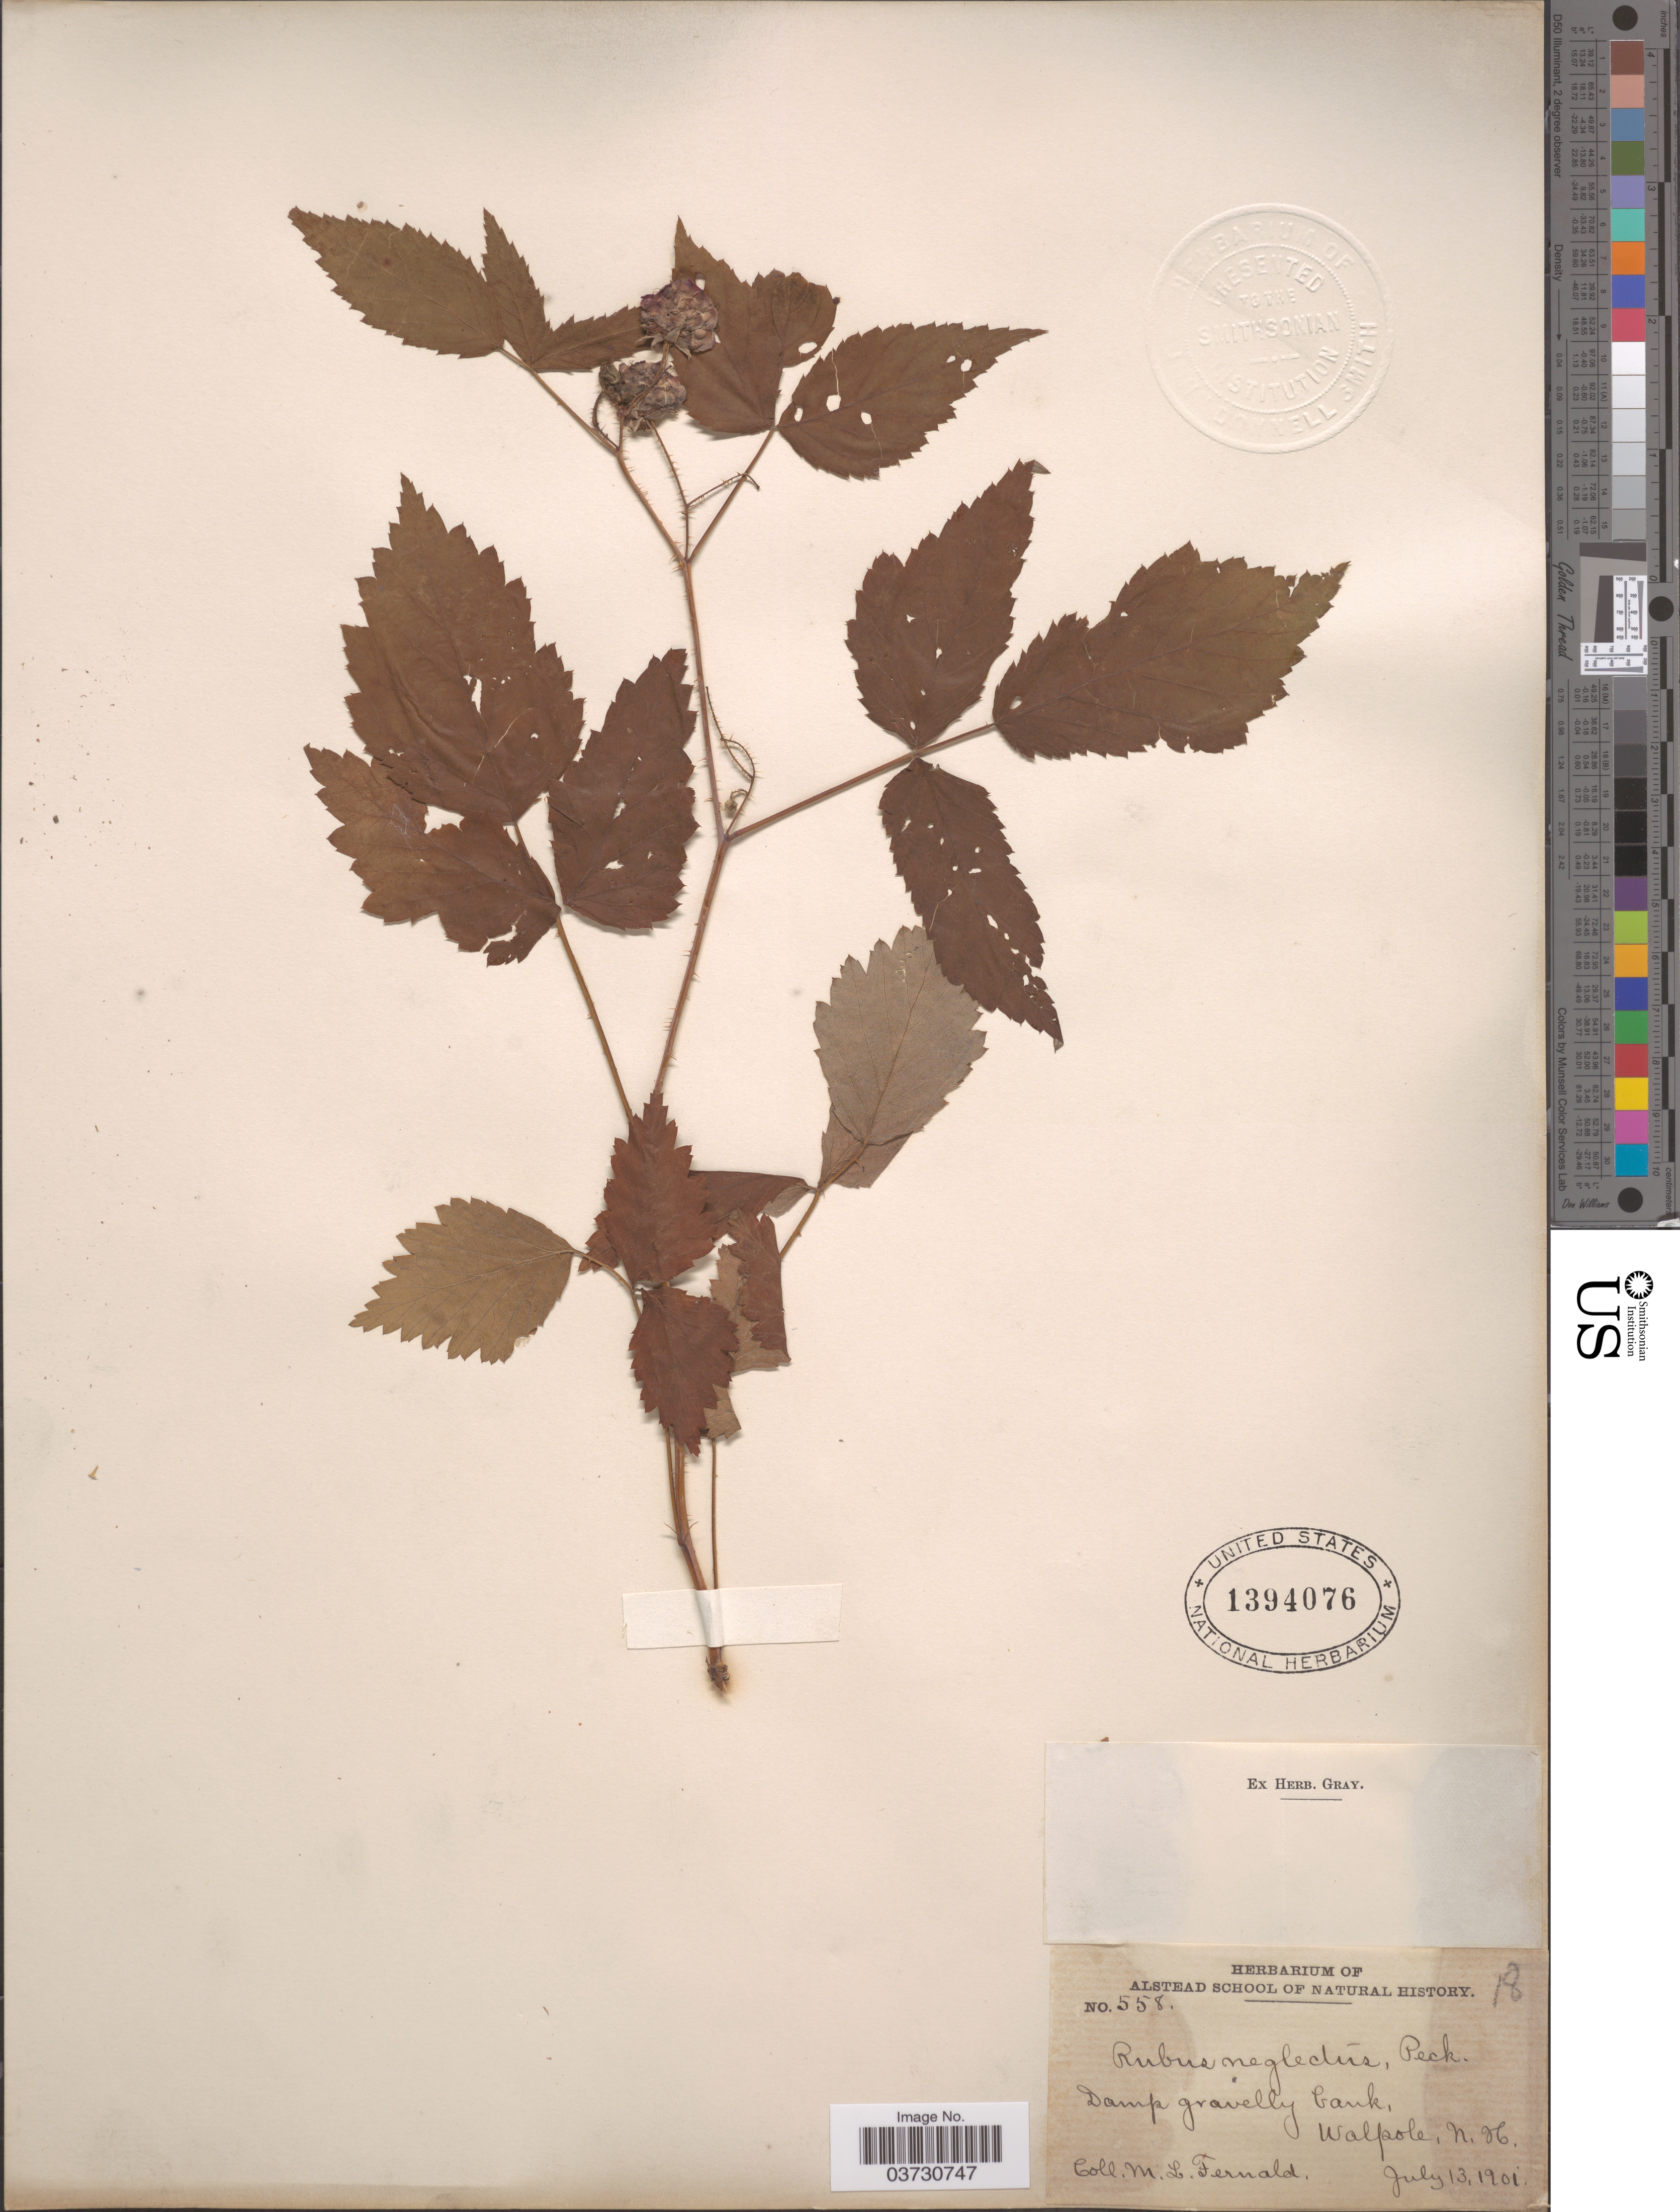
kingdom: Plantae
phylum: Tracheophyta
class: Magnoliopsida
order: Rosales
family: Rosaceae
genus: Rubus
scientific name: Rubus neglectus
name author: P.J. Müll. ex Focke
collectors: M. L. Fernald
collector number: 558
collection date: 1901-07-13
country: United States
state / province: New Hampshire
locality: Walpole.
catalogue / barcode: US 1394076